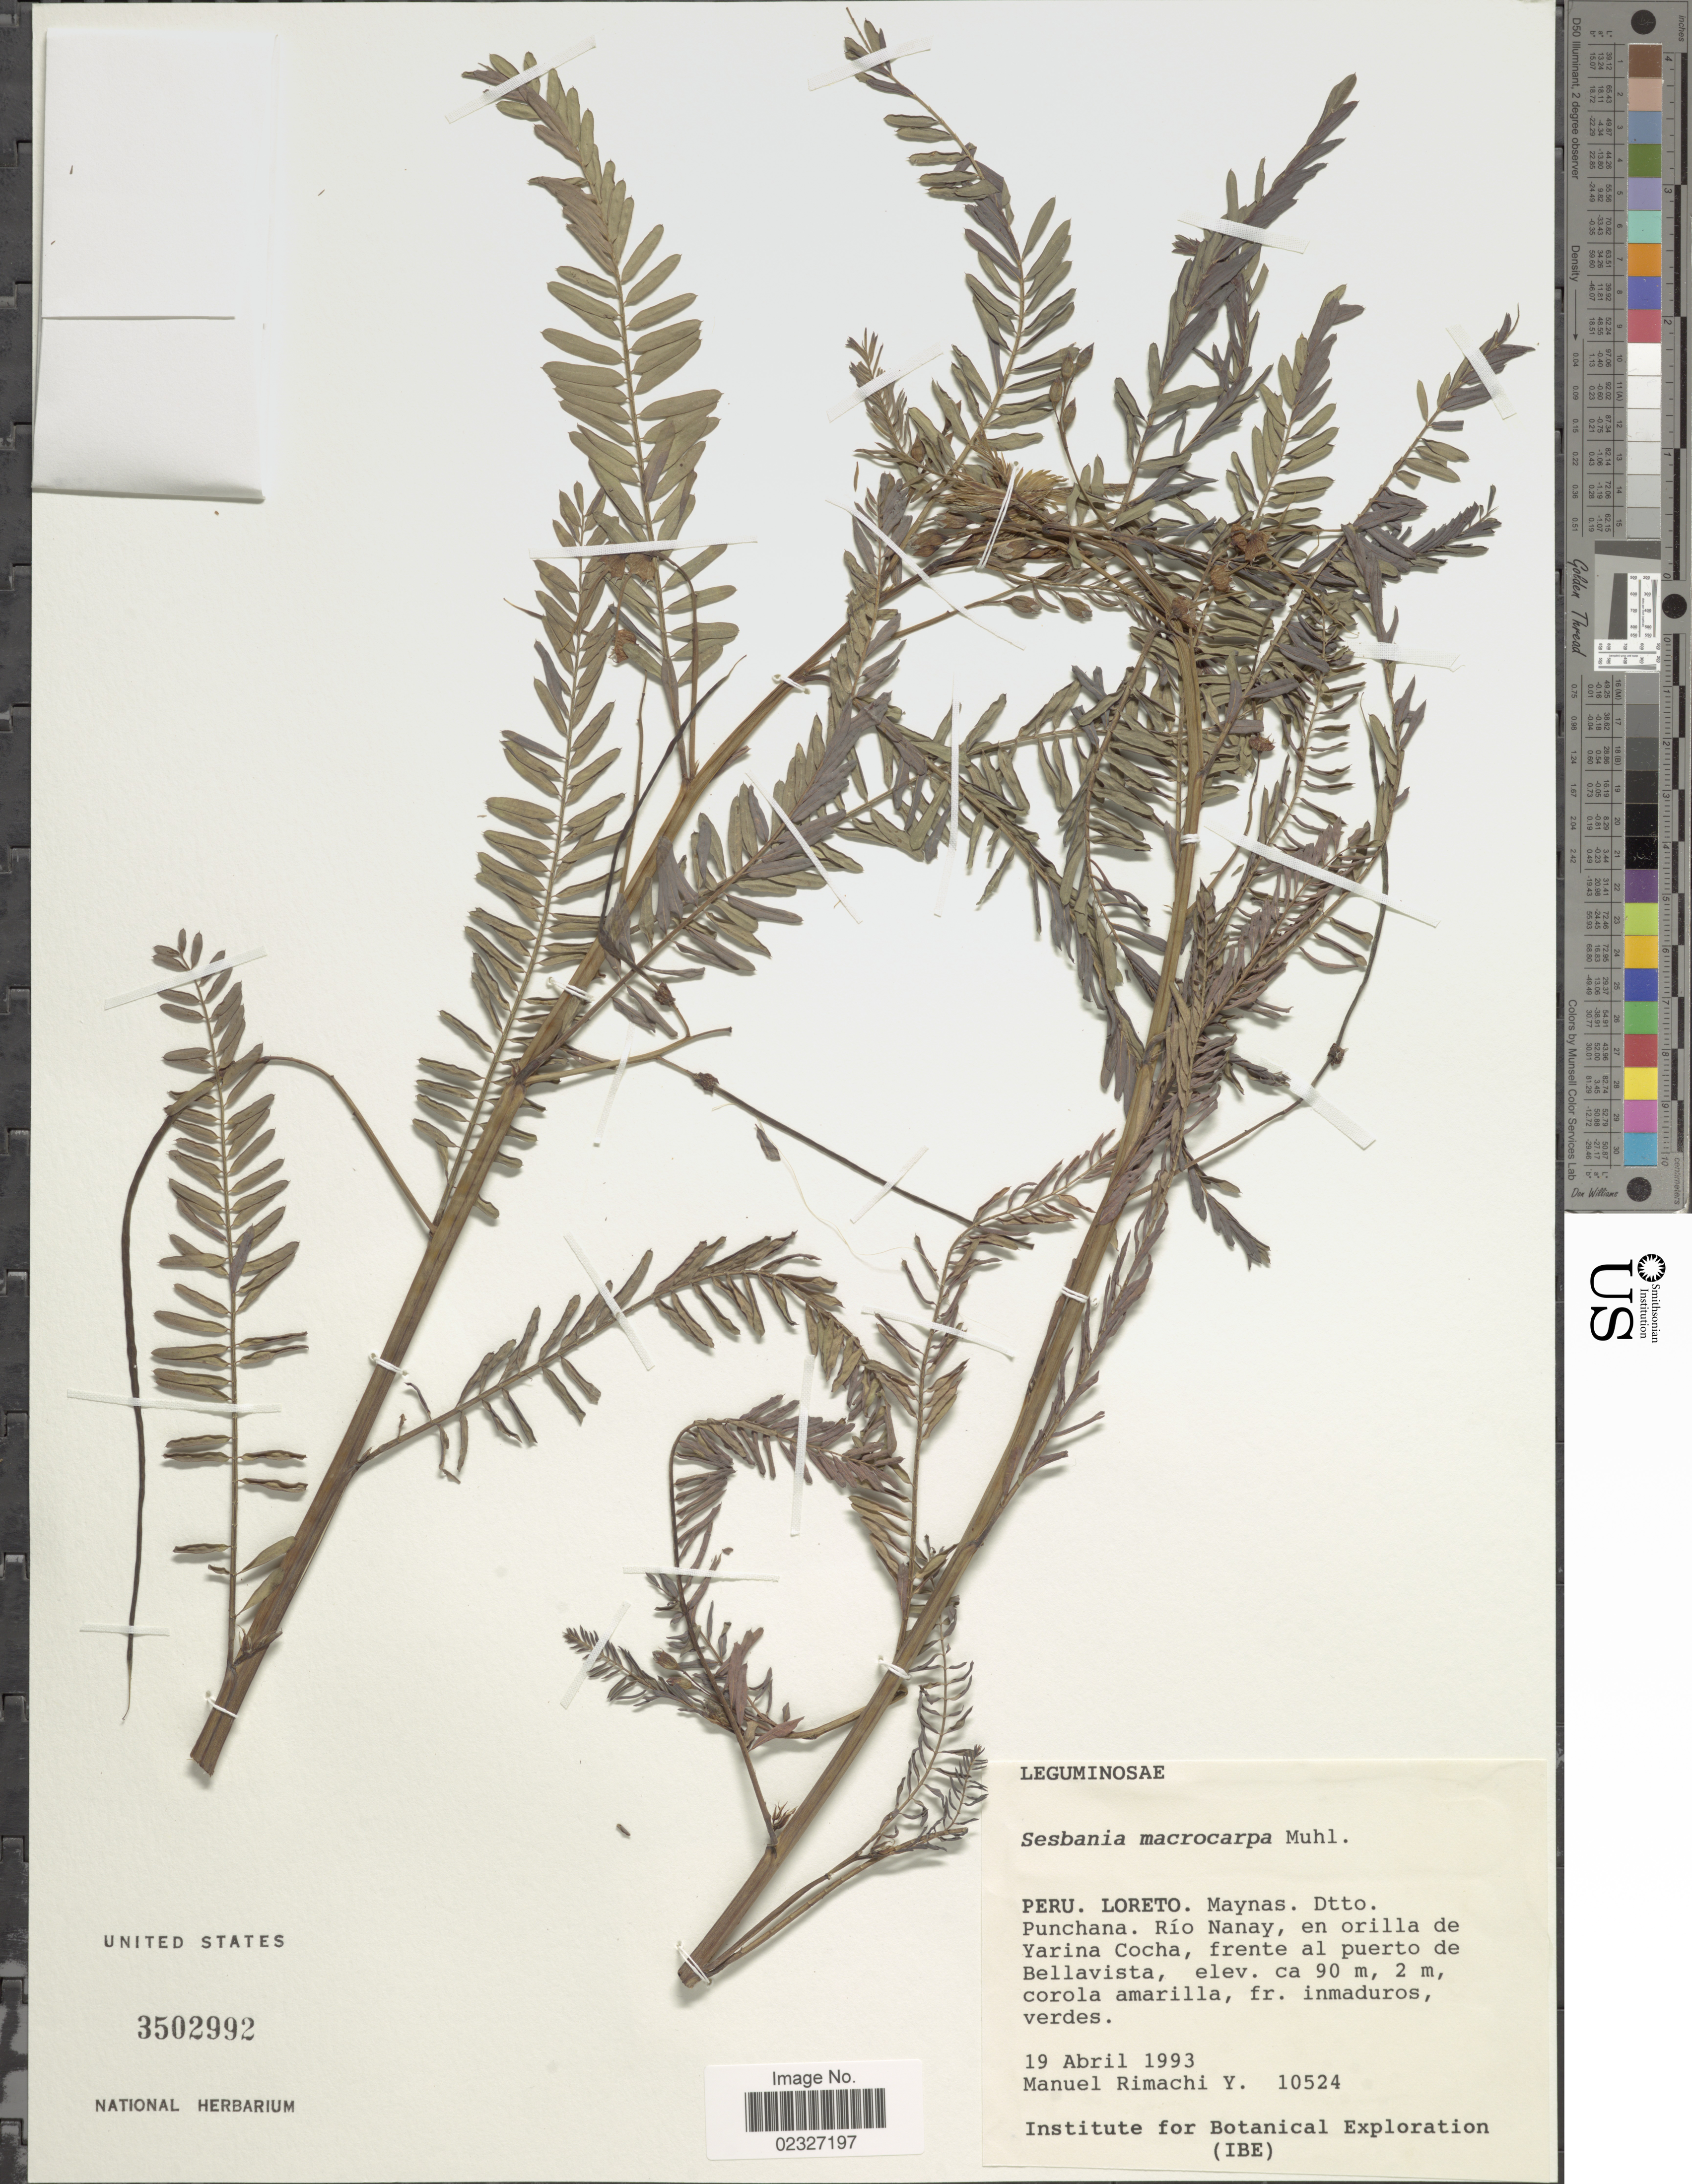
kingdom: Plantae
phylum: Tracheophyta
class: Magnoliopsida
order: Fabales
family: Fabaceae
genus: Sesbania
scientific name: Sesbania macrocarpa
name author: Raf.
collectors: M. Rimachi Y.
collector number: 10524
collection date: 1993-04-19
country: Peru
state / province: Loreto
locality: Maynas. Dtto. Punchana. Río Nanay, en orilla de Yarina Cocha, frente al puerto de Bellavista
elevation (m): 90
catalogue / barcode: US 3502992